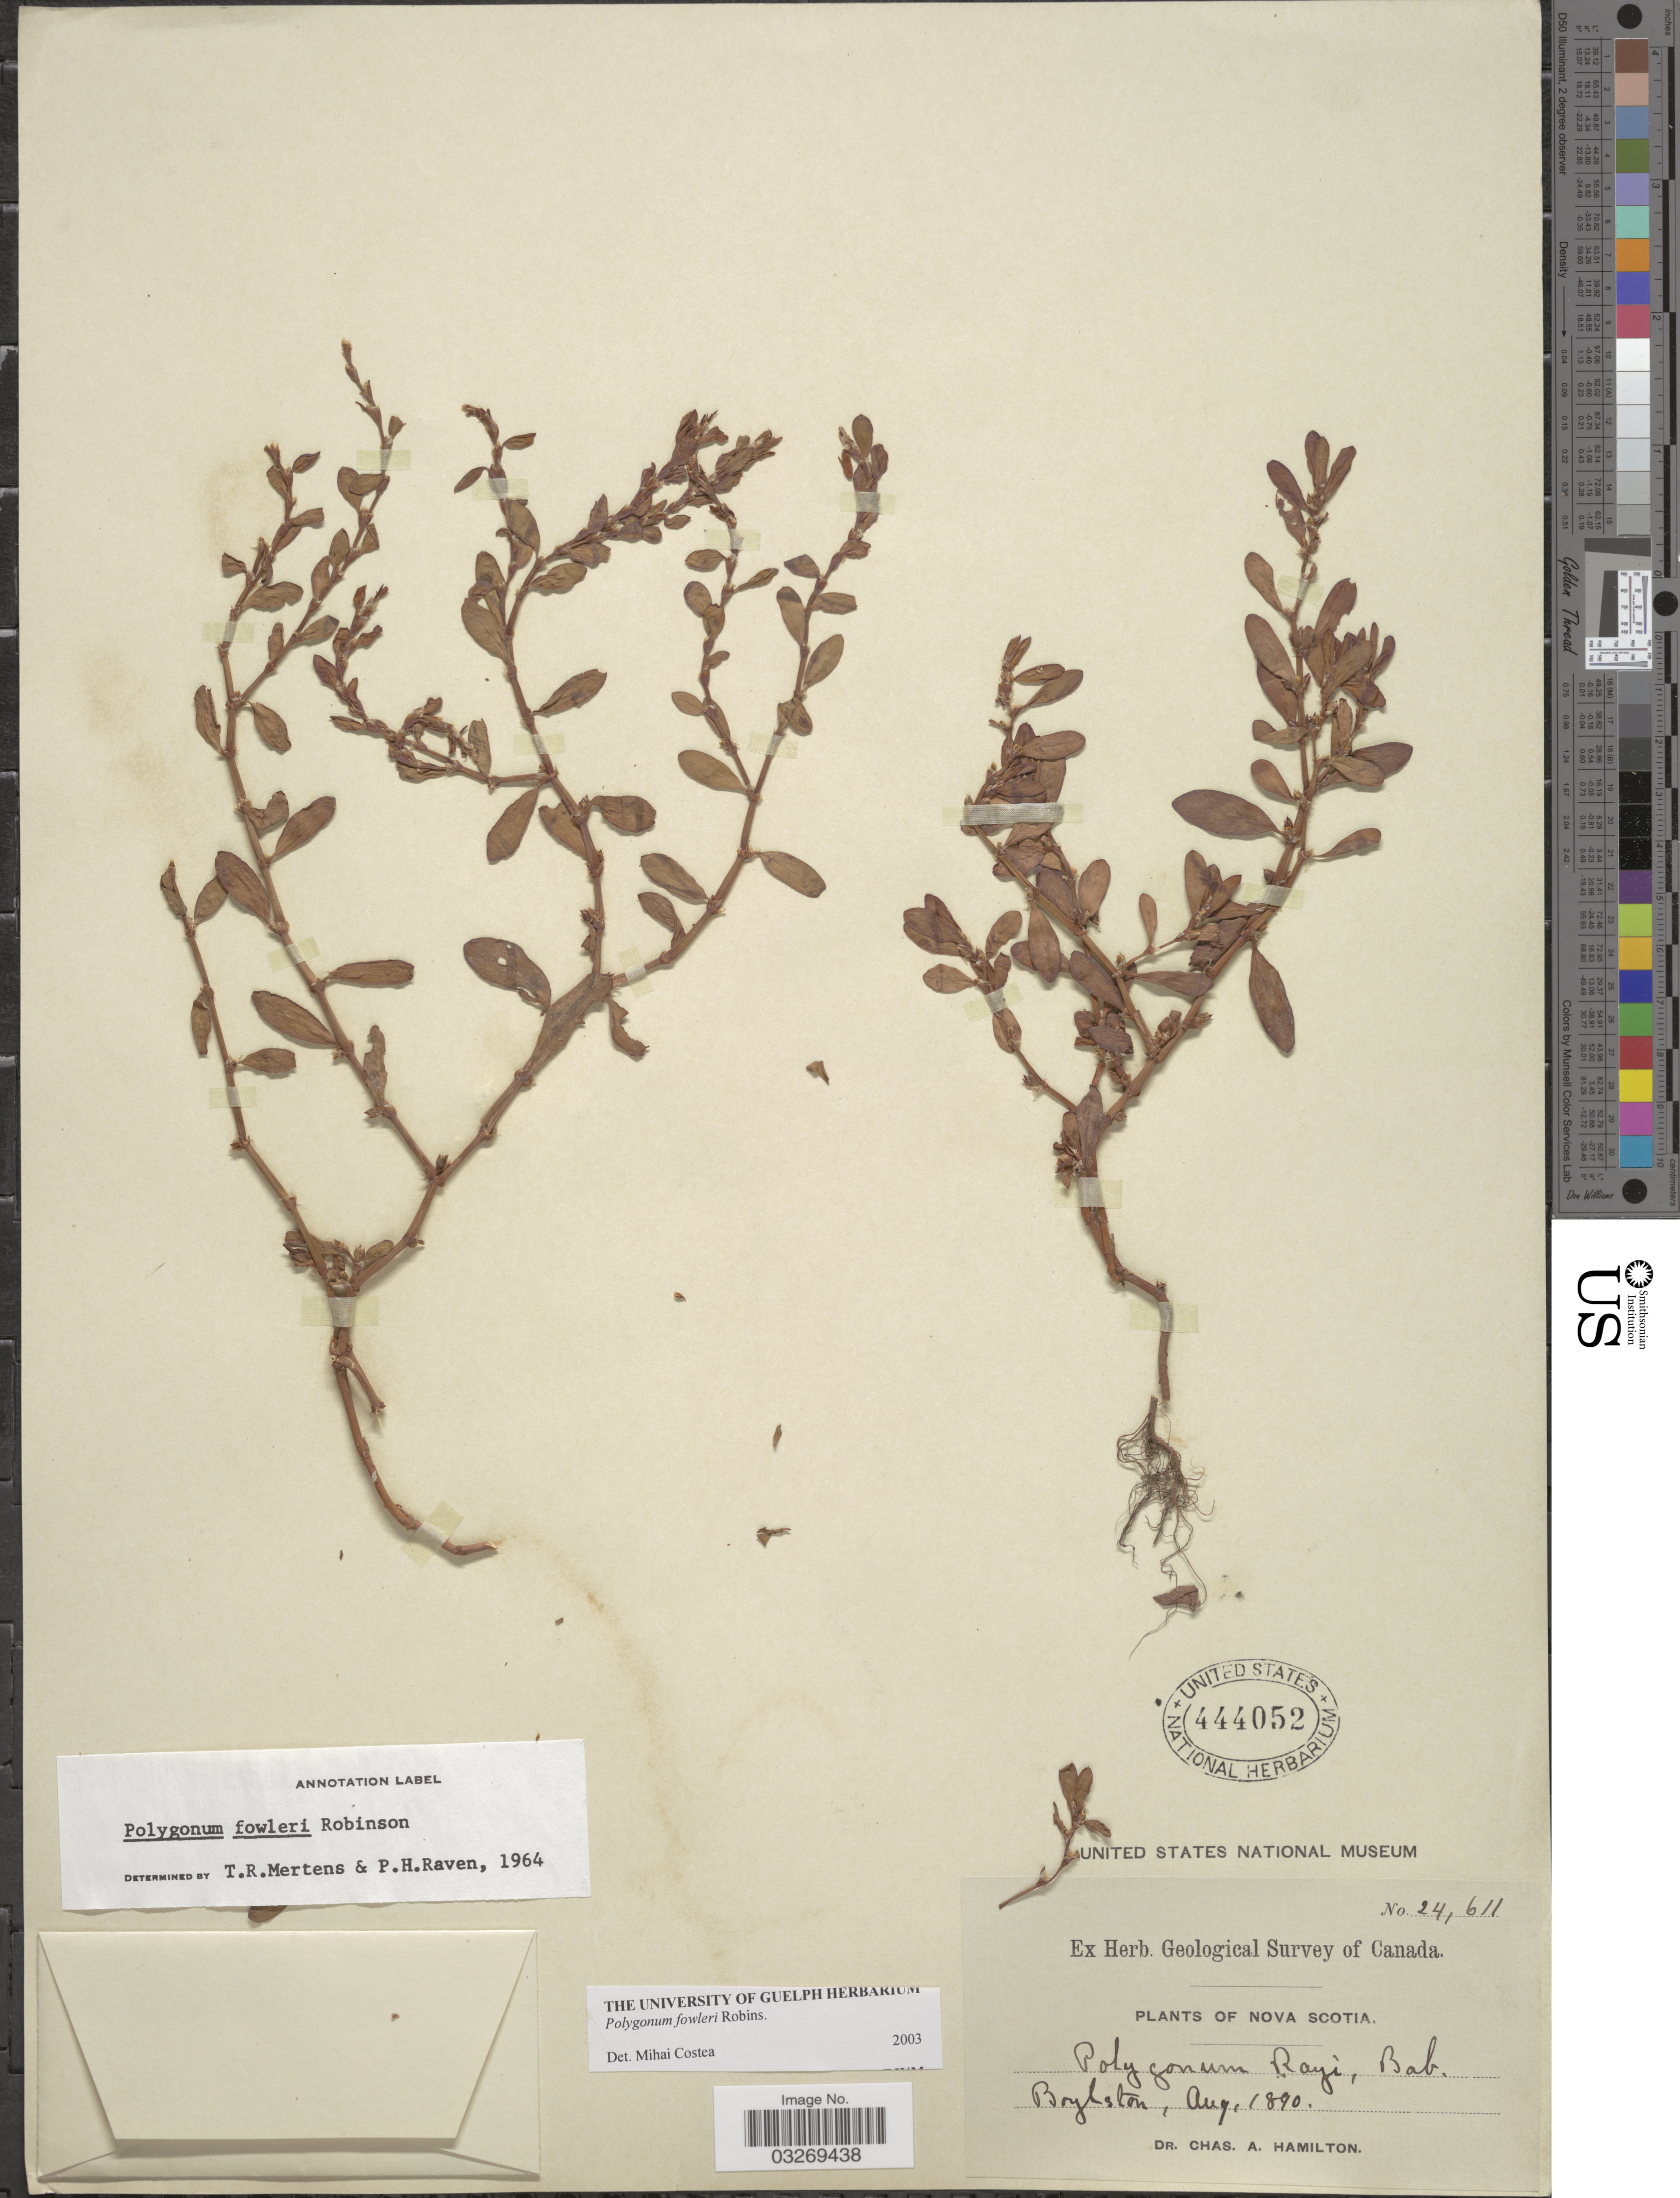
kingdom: Plantae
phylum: Tracheophyta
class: Magnoliopsida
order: Caryophyllales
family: Polygonaceae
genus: Polygonum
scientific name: Polygonum fowleri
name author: B.L. Rob.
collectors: C. A. Hamilton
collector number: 24611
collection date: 1890-08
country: Canada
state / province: Nova Scotia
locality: Boylston.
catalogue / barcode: US 444052